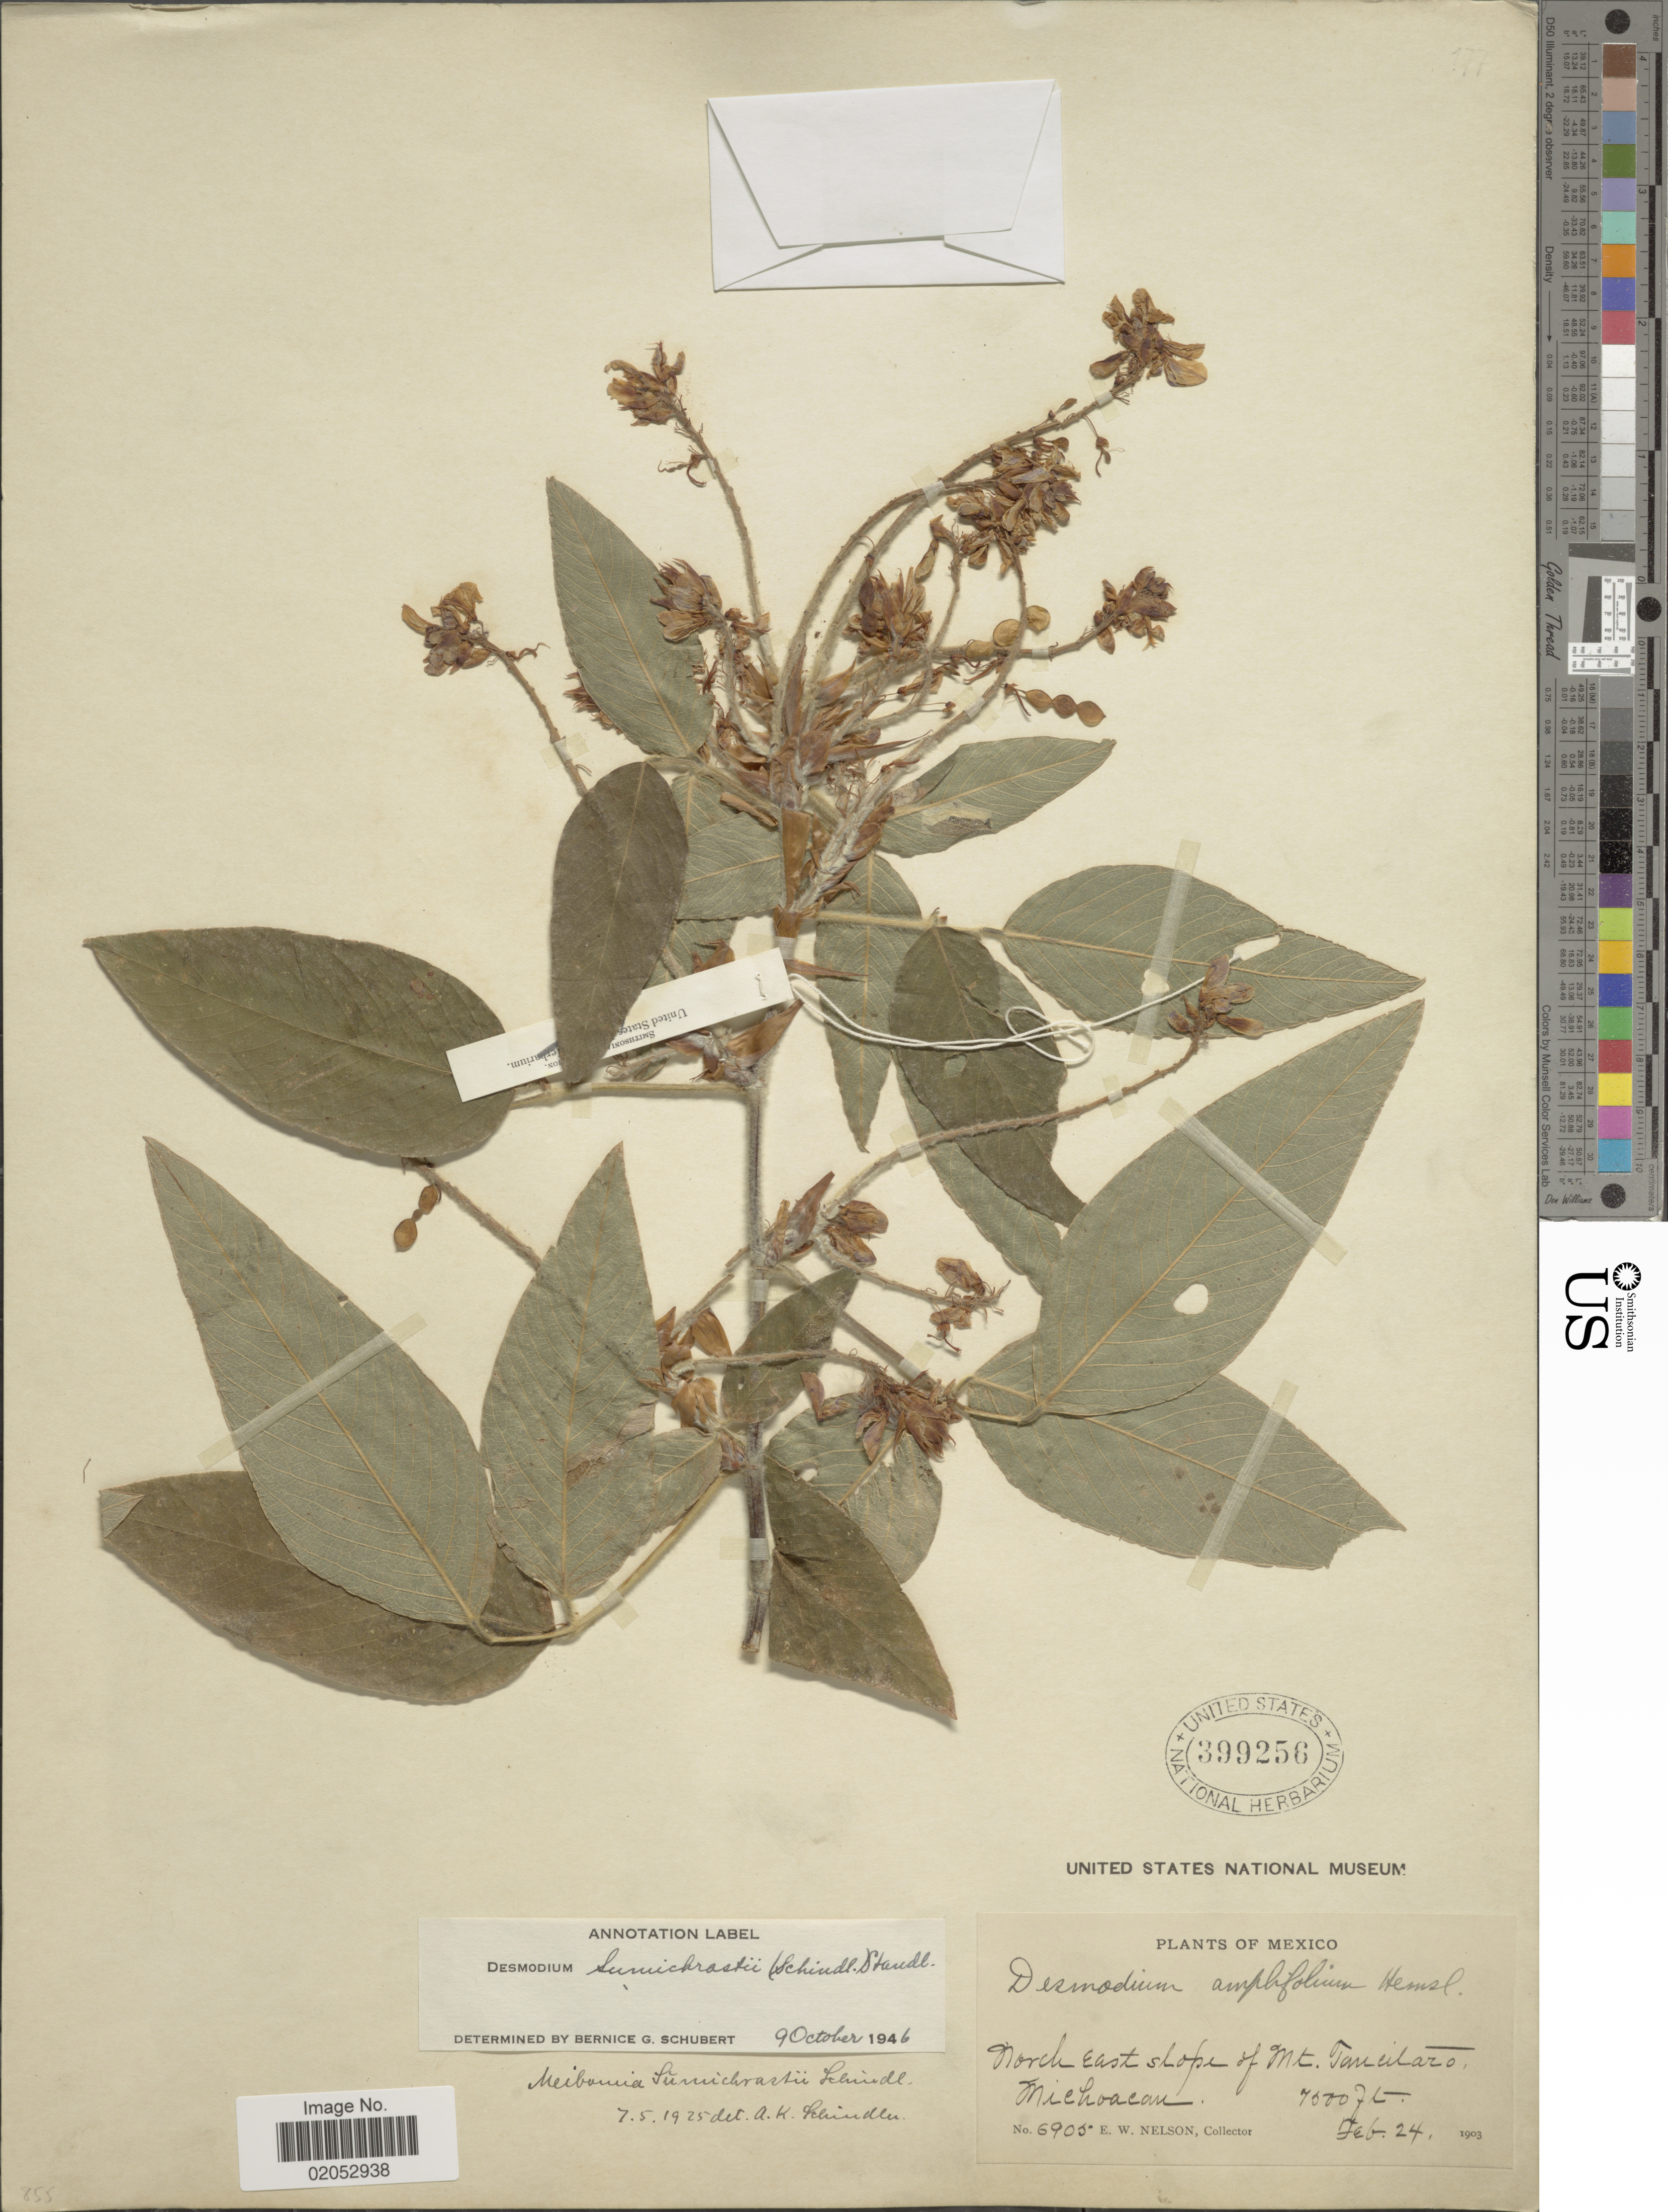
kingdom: Plantae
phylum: Tracheophyta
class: Magnoliopsida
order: Fabales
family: Fabaceae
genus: Desmodium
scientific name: Desmodium sumichrastii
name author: (Schindl.) Schindl.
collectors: E. W. Nelson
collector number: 6905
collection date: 1903-02-24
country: Mexico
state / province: Michoacán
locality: North east slope of Mt. Tancilaro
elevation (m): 2134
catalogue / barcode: US 399256